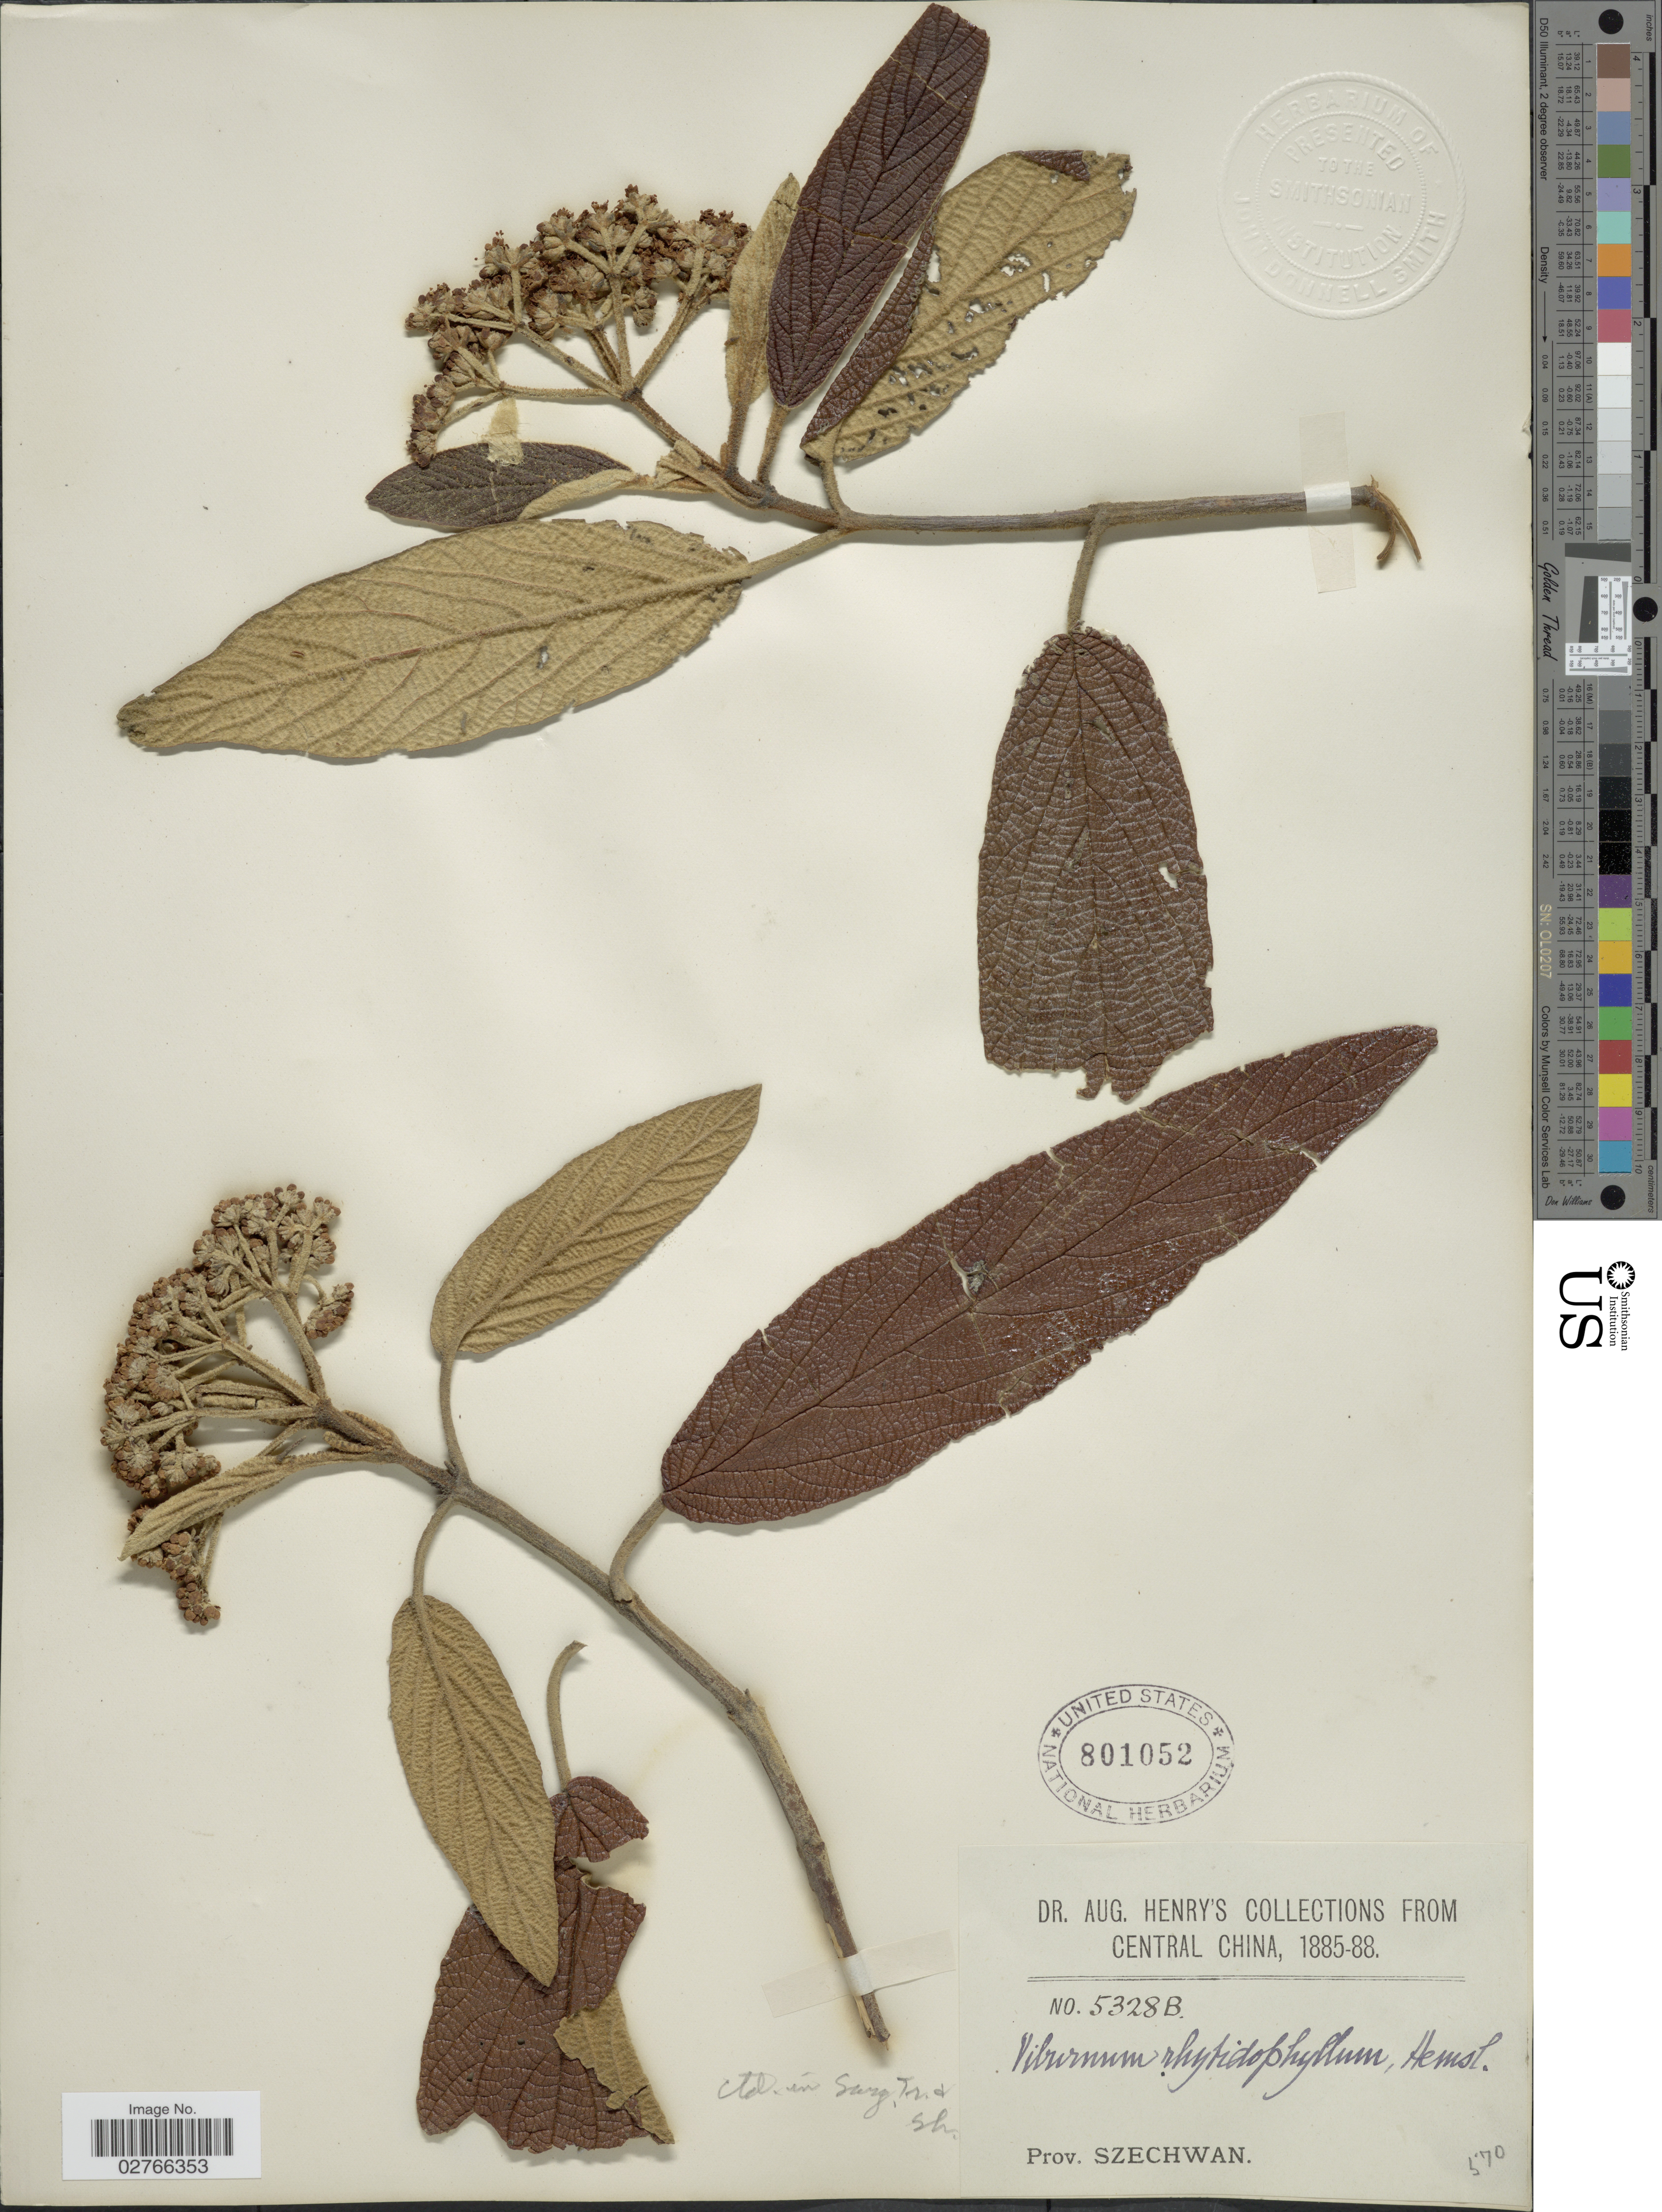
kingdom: Plantae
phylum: Tracheophyta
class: Magnoliopsida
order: Dipsacales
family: Viburnaceae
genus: Viburnum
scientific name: Viburnum rhytidophyllum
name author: Hemsl.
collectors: A. Henry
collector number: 5328 B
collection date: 1885/1888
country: China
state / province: Sichuan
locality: Central China, Prov. Szechwan.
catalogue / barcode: US 801052